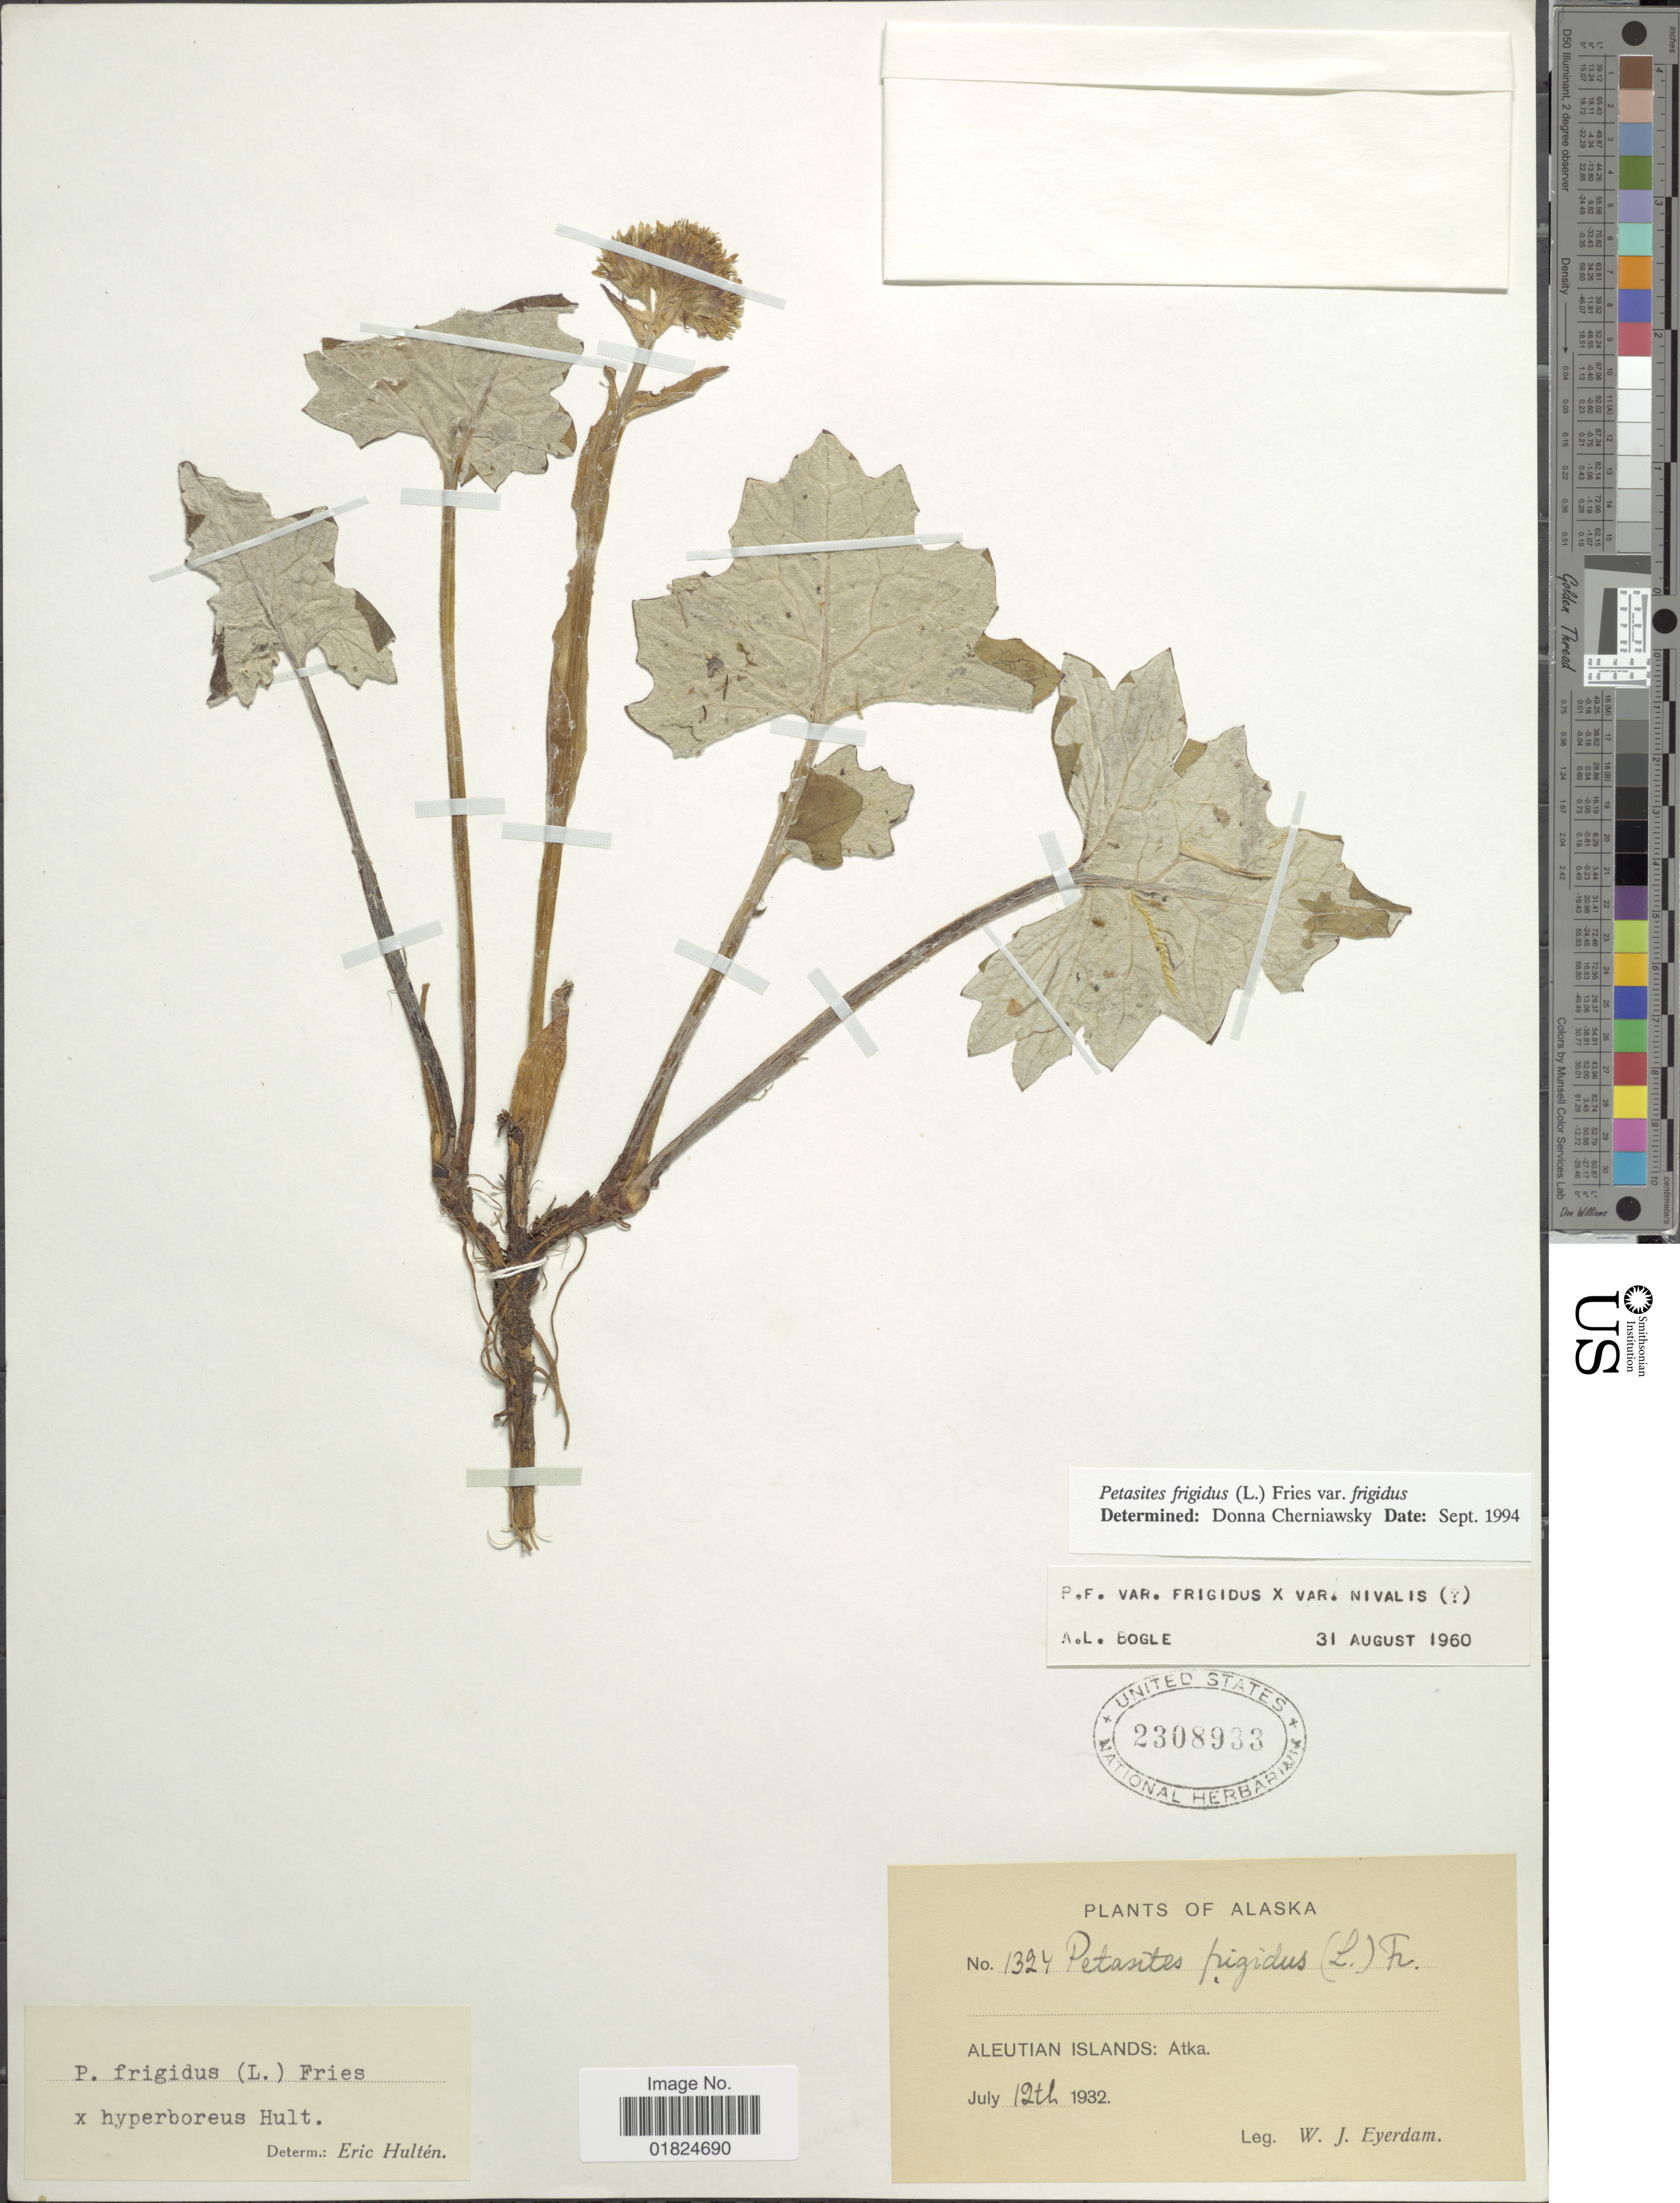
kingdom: Plantae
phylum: Tracheophyta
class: Magnoliopsida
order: Asterales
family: Asteraceae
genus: Petasites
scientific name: Petasites frigidus var. frigidus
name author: (L.) Fr.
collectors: W. J. Eyerdam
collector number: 1324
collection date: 1932-07-12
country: United States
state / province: Alaska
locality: Aleutian Islands: Atka. Alaska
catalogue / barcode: US 2308933